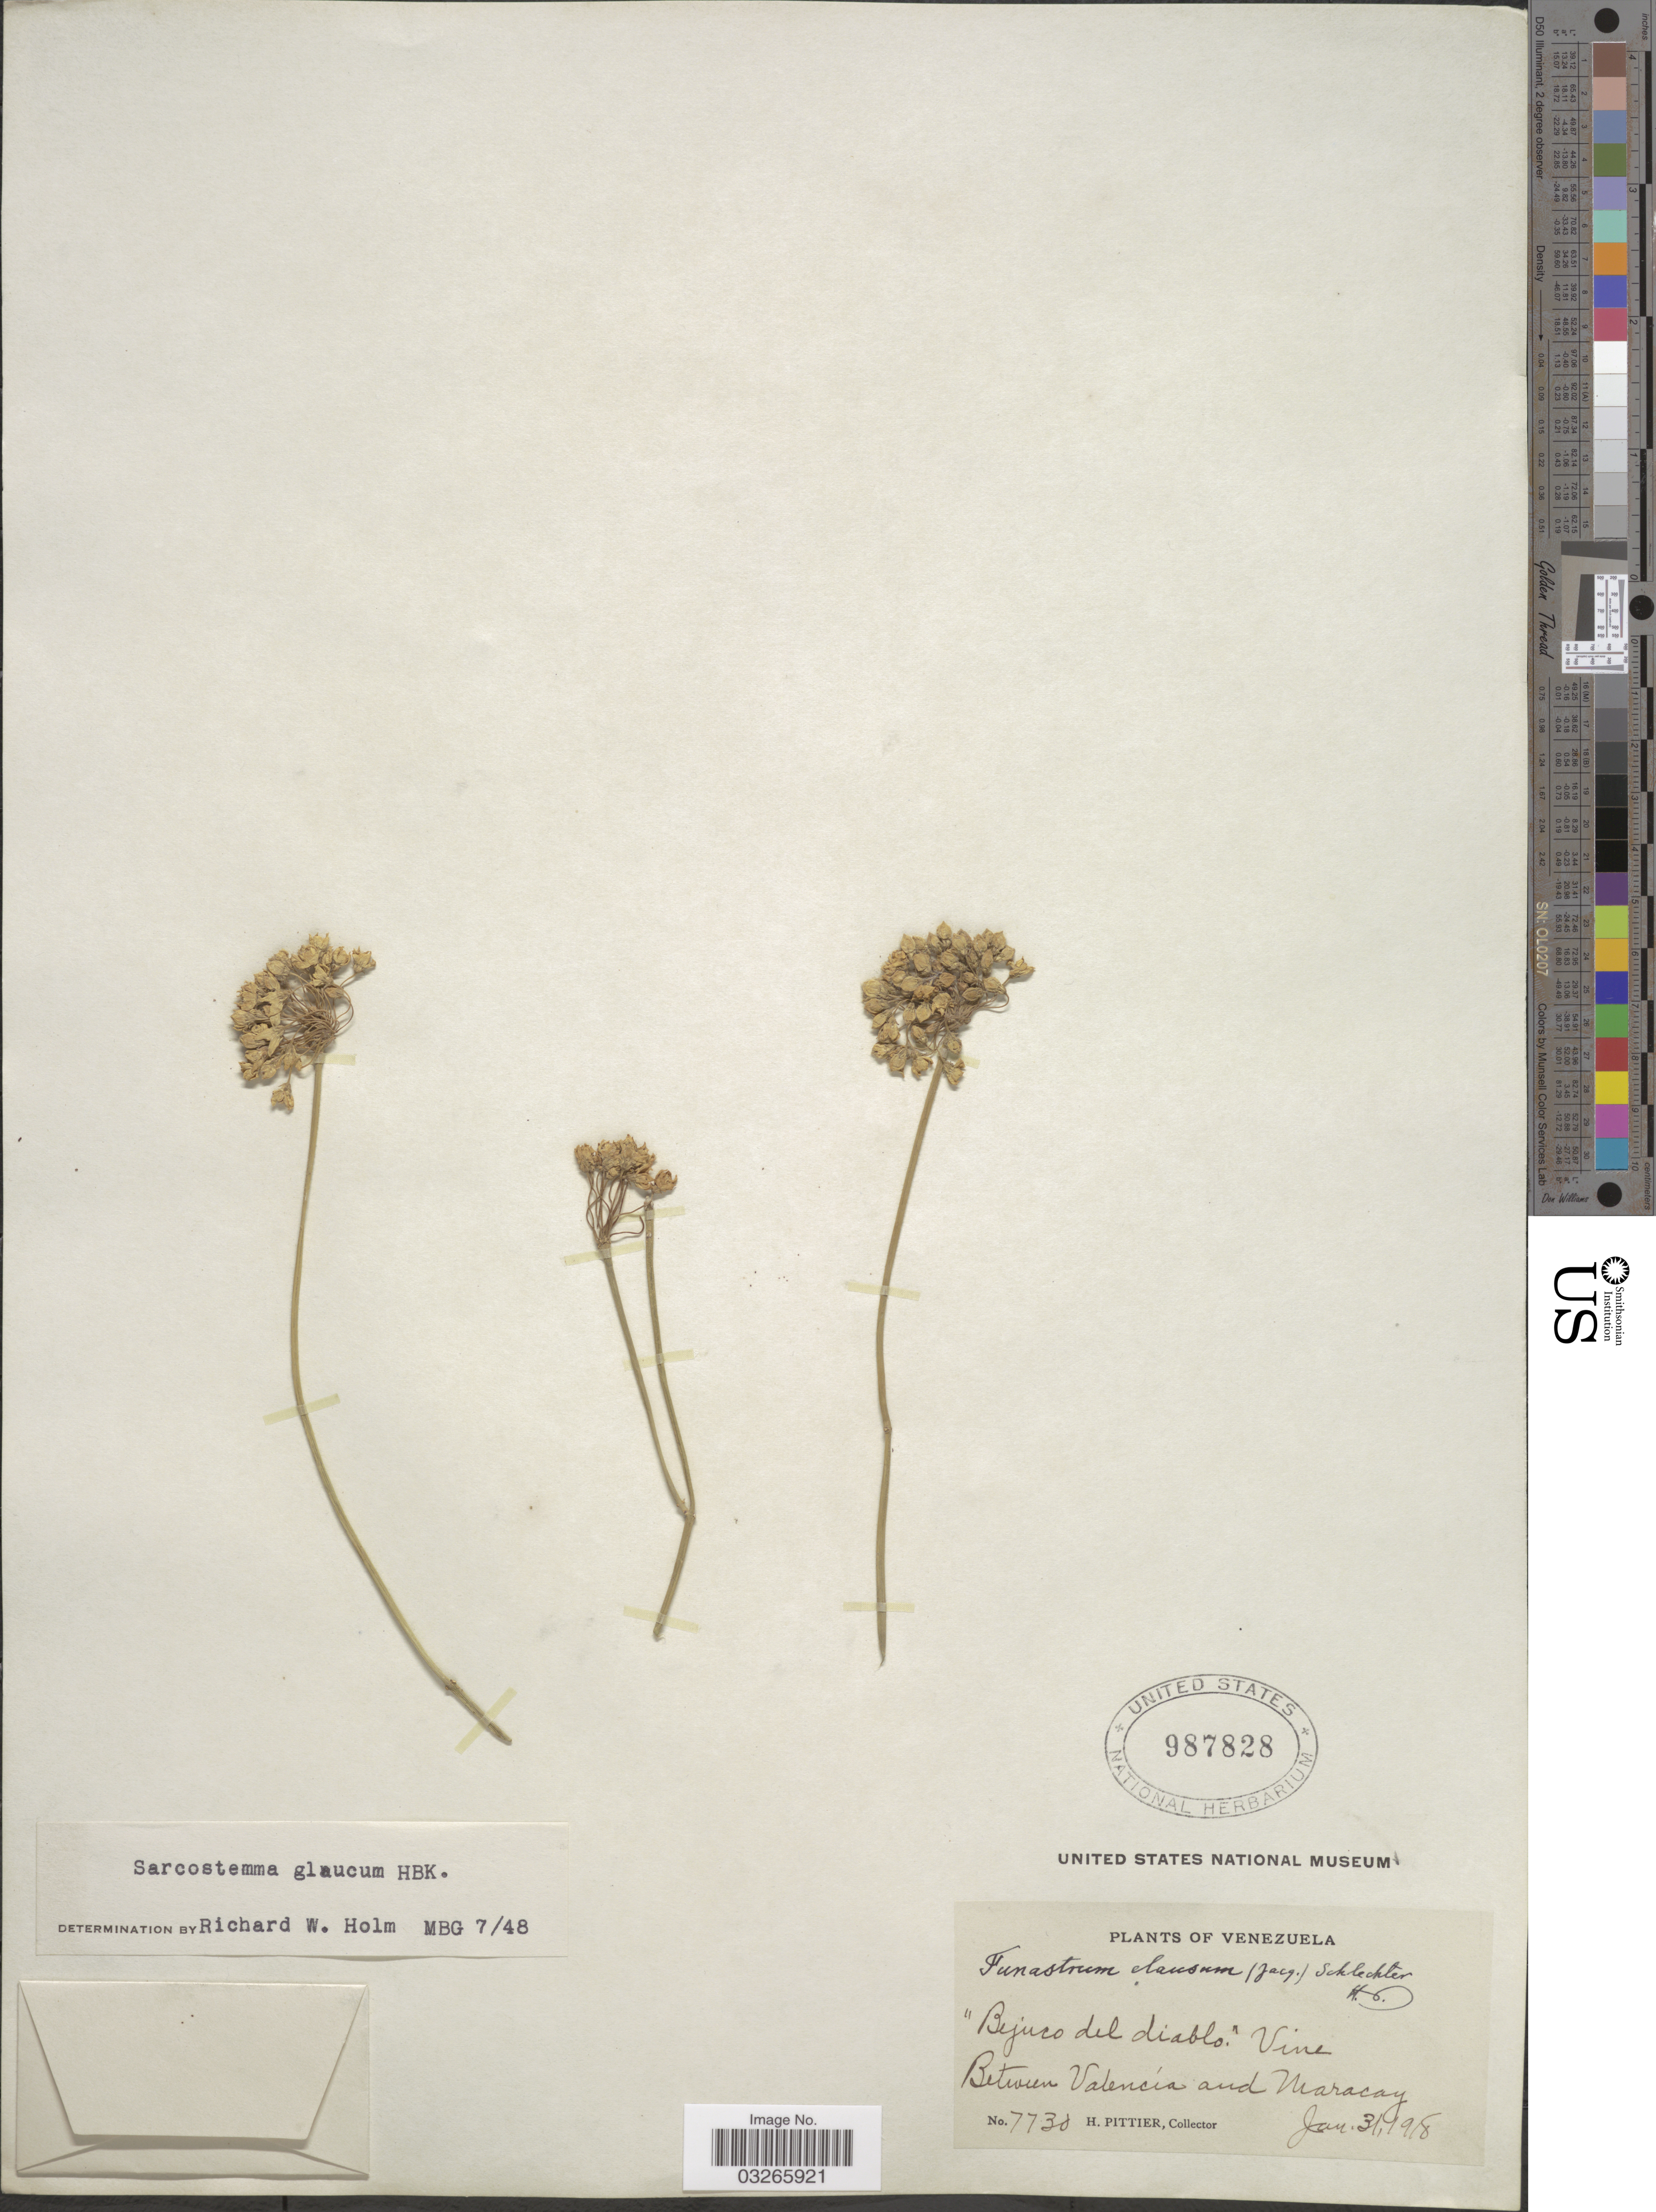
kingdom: Plantae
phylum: Tracheophyta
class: Magnoliopsida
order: Gentianales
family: Apocynaceae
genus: Sarcostemma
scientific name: Sarcostemma glaucum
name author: Kunth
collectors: H. F. Pittier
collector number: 7730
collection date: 1918-01-31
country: Venezuela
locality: Between Valencía and Maracay.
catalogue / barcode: US 987828